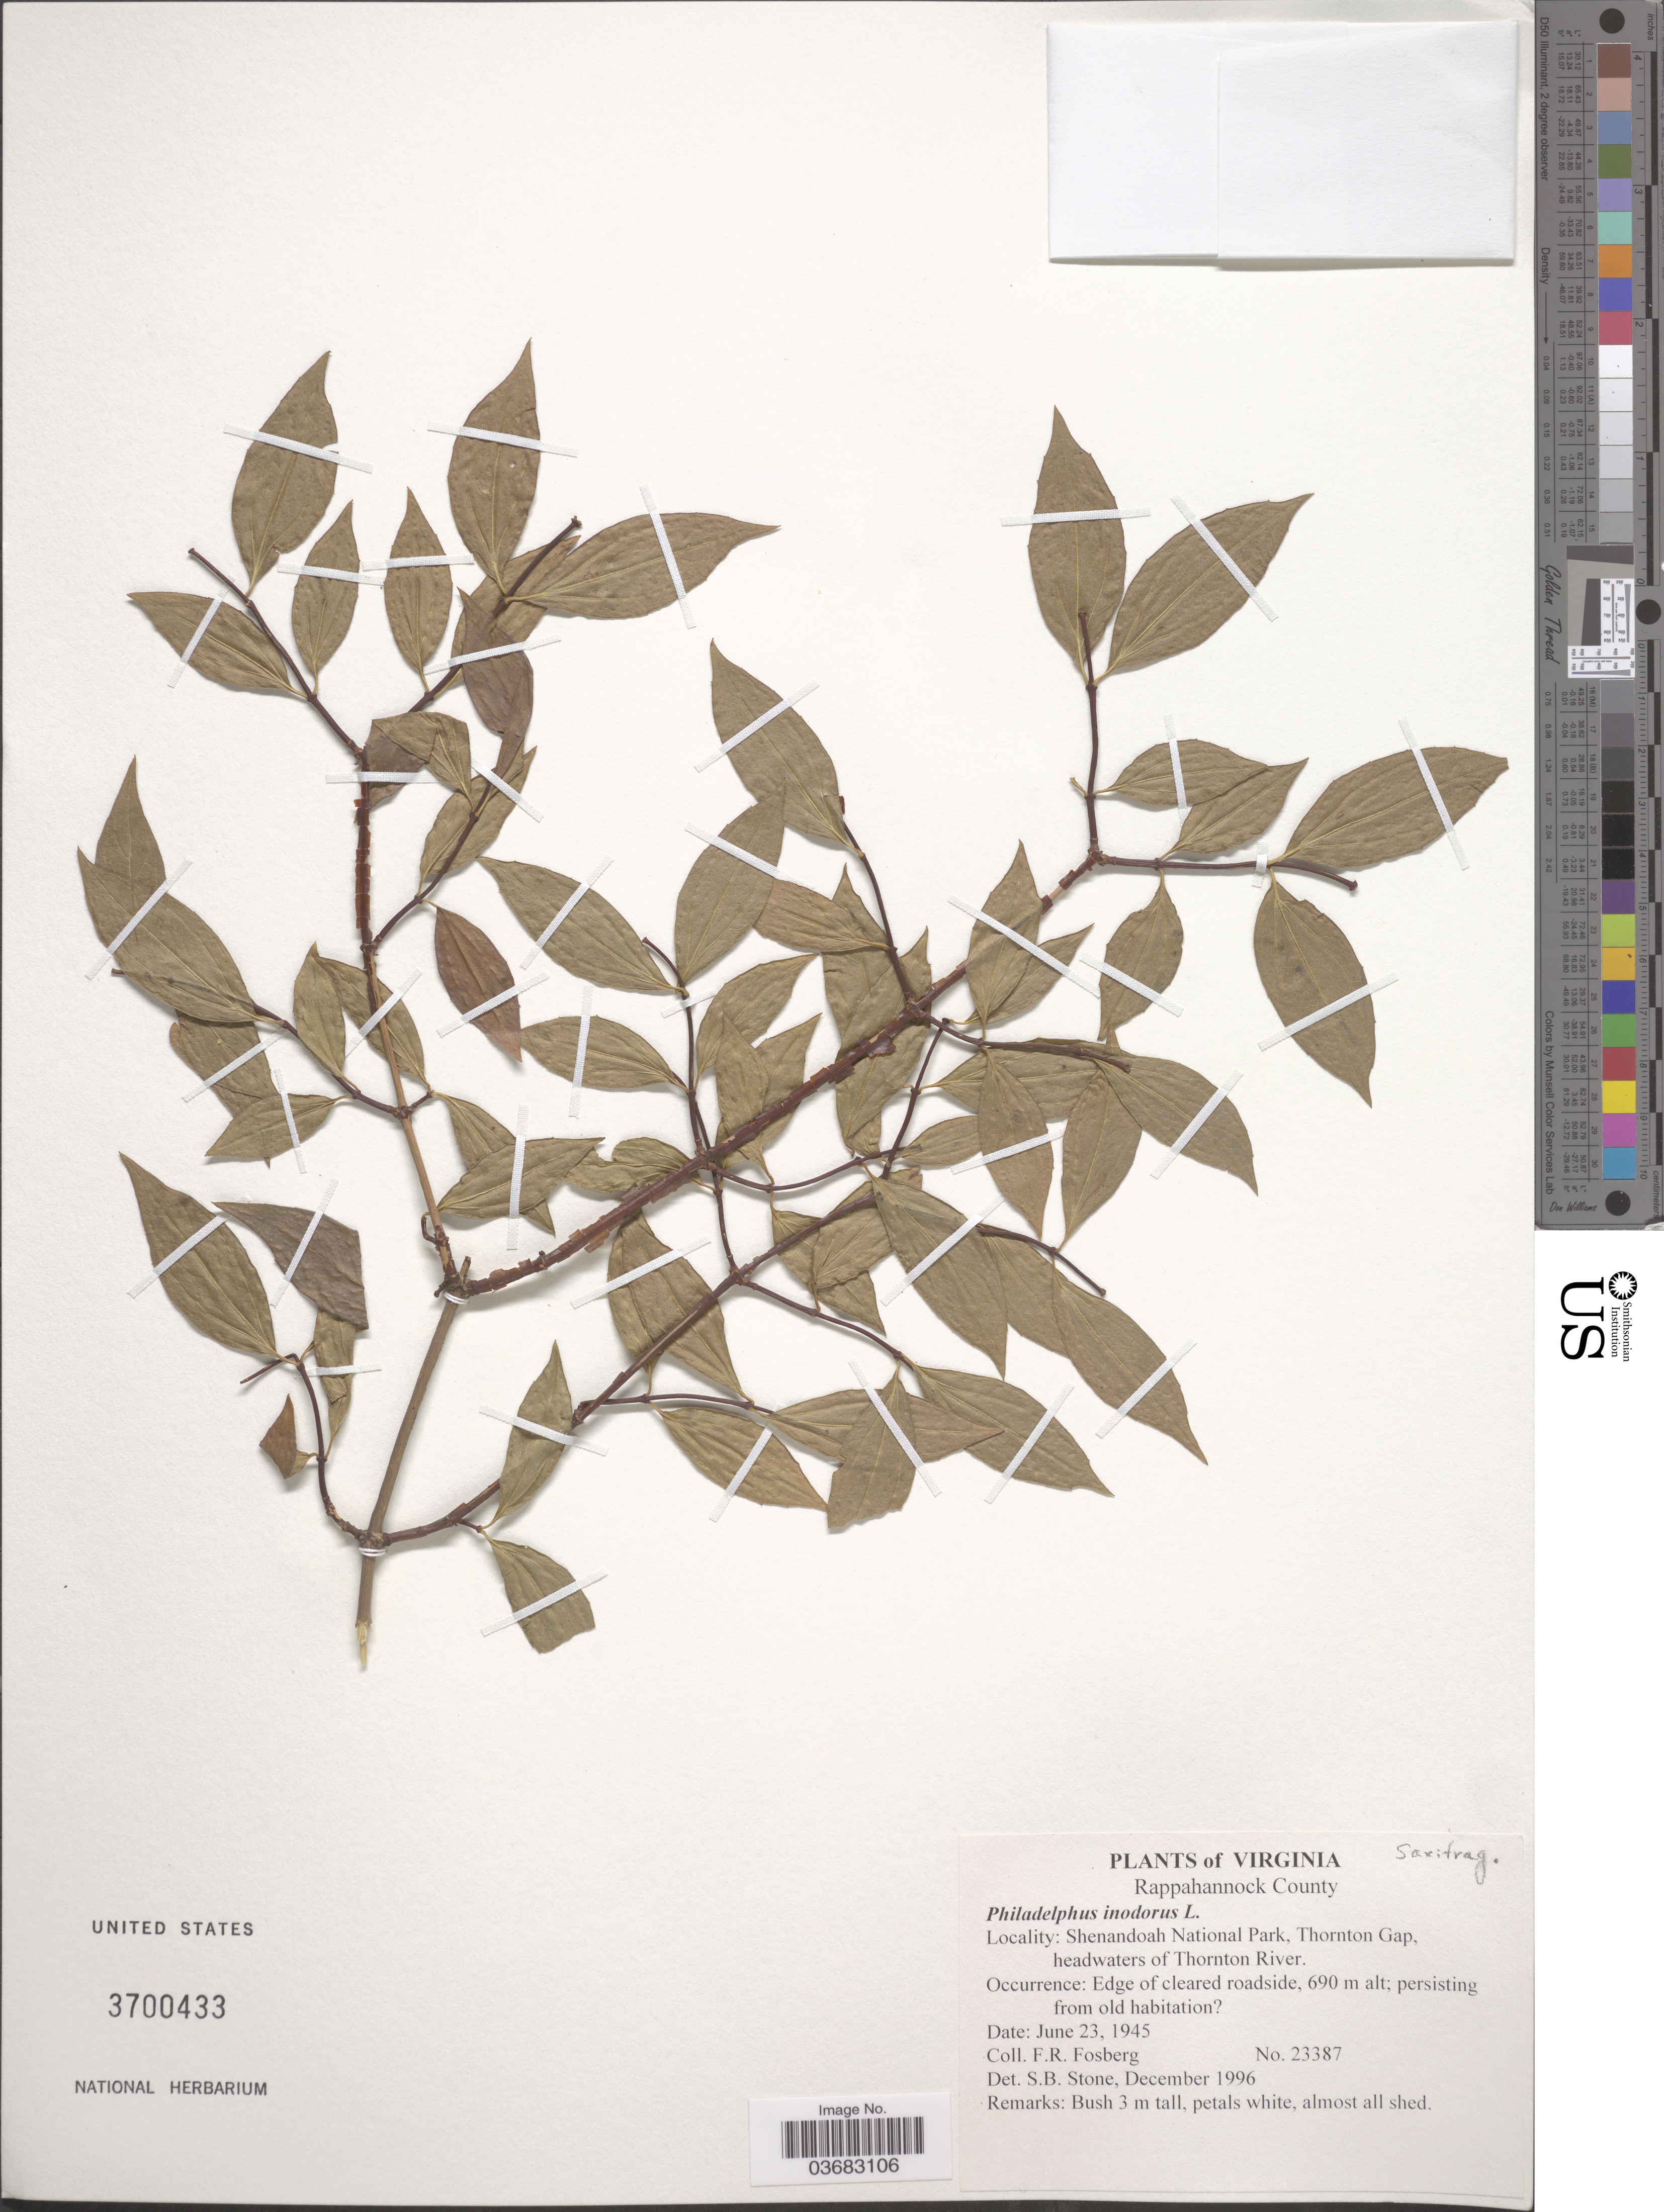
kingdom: Plantae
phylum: Tracheophyta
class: Magnoliopsida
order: Cornales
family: Hydrangeaceae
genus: Philadelphus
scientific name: Philadelphus inodorus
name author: L.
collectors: F. R. Fosberg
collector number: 23387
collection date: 1945-06-23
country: United States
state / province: Virginia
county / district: Rappahannock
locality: Shenandoah National Park, Thornton Gap, headwaters of Thornton River.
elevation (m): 690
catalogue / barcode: US 3700433